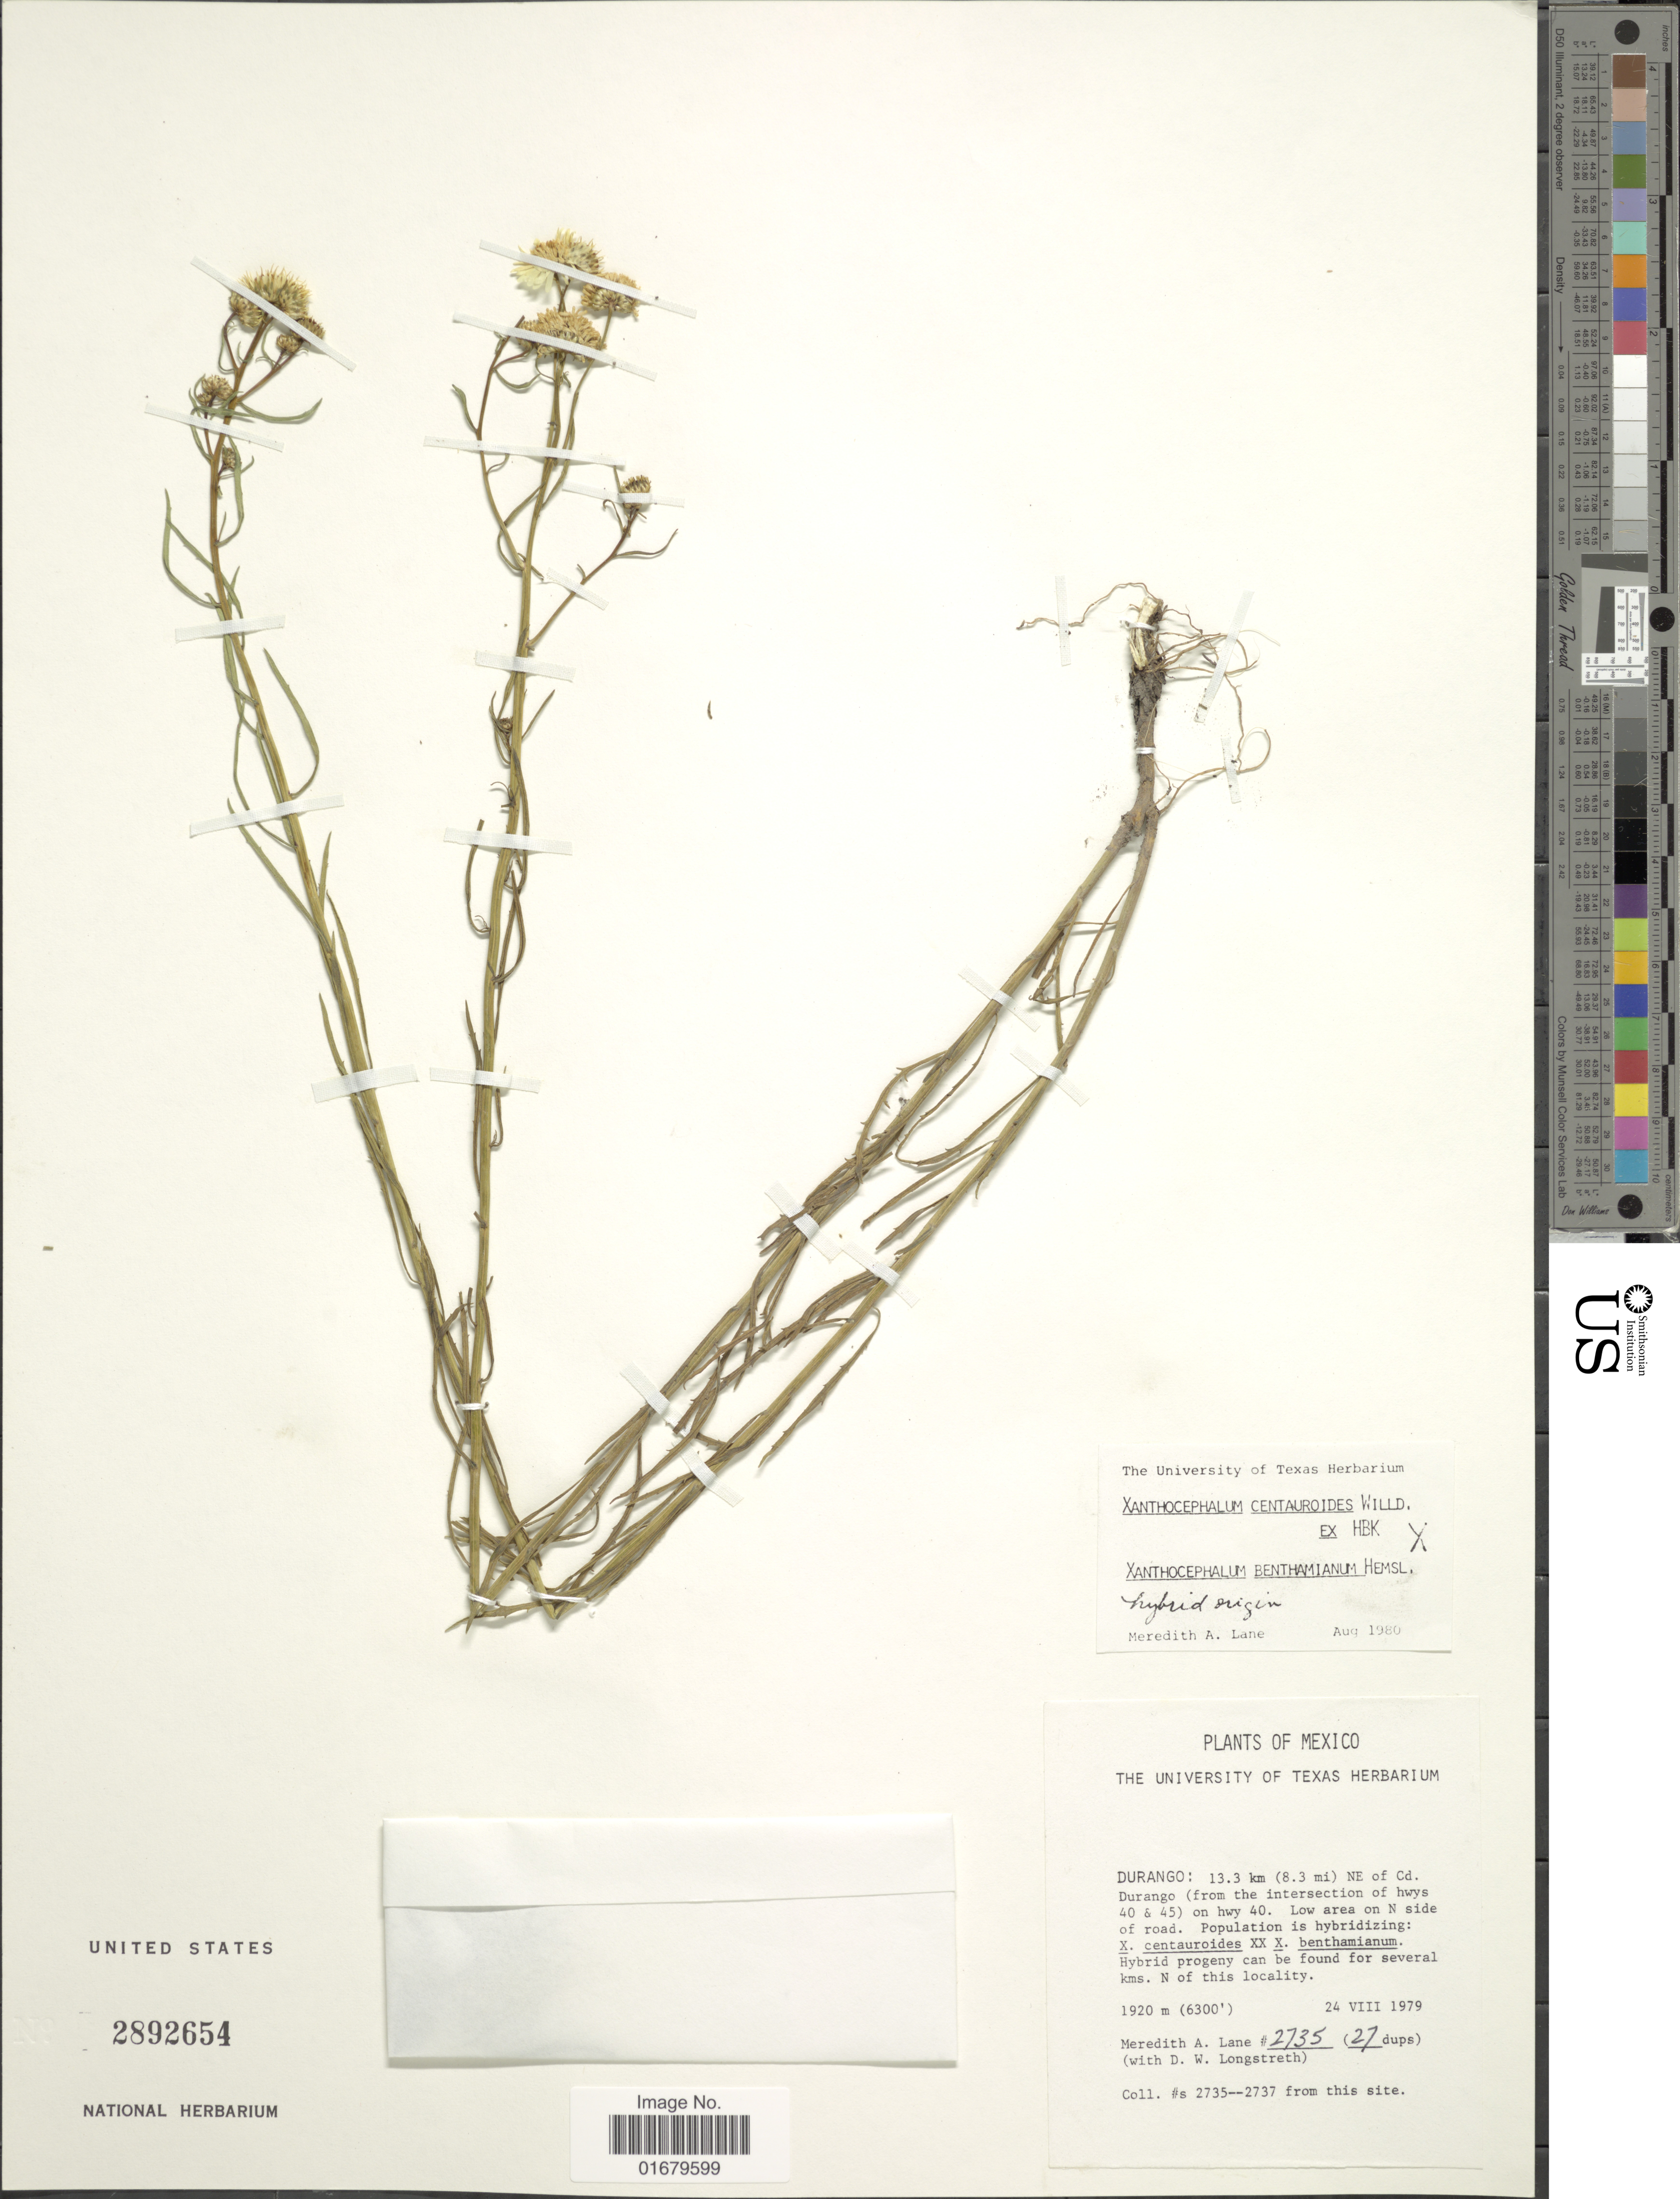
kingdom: Plantae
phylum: Tracheophyta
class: Magnoliopsida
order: Asterales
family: Asteraceae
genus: Xanthocephalum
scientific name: Xanthocephalum centauroides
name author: Willd.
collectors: M. A. Lane & Longstreth, D. W.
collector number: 2735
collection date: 1979-08-24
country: Mexico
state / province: Durango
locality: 13.3 km (8.3 mi) NE of Cd. Durango (from the intersection of hwys 40 & 45) on hwy 40, Low area on N side of road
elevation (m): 1920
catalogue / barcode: US 2892654